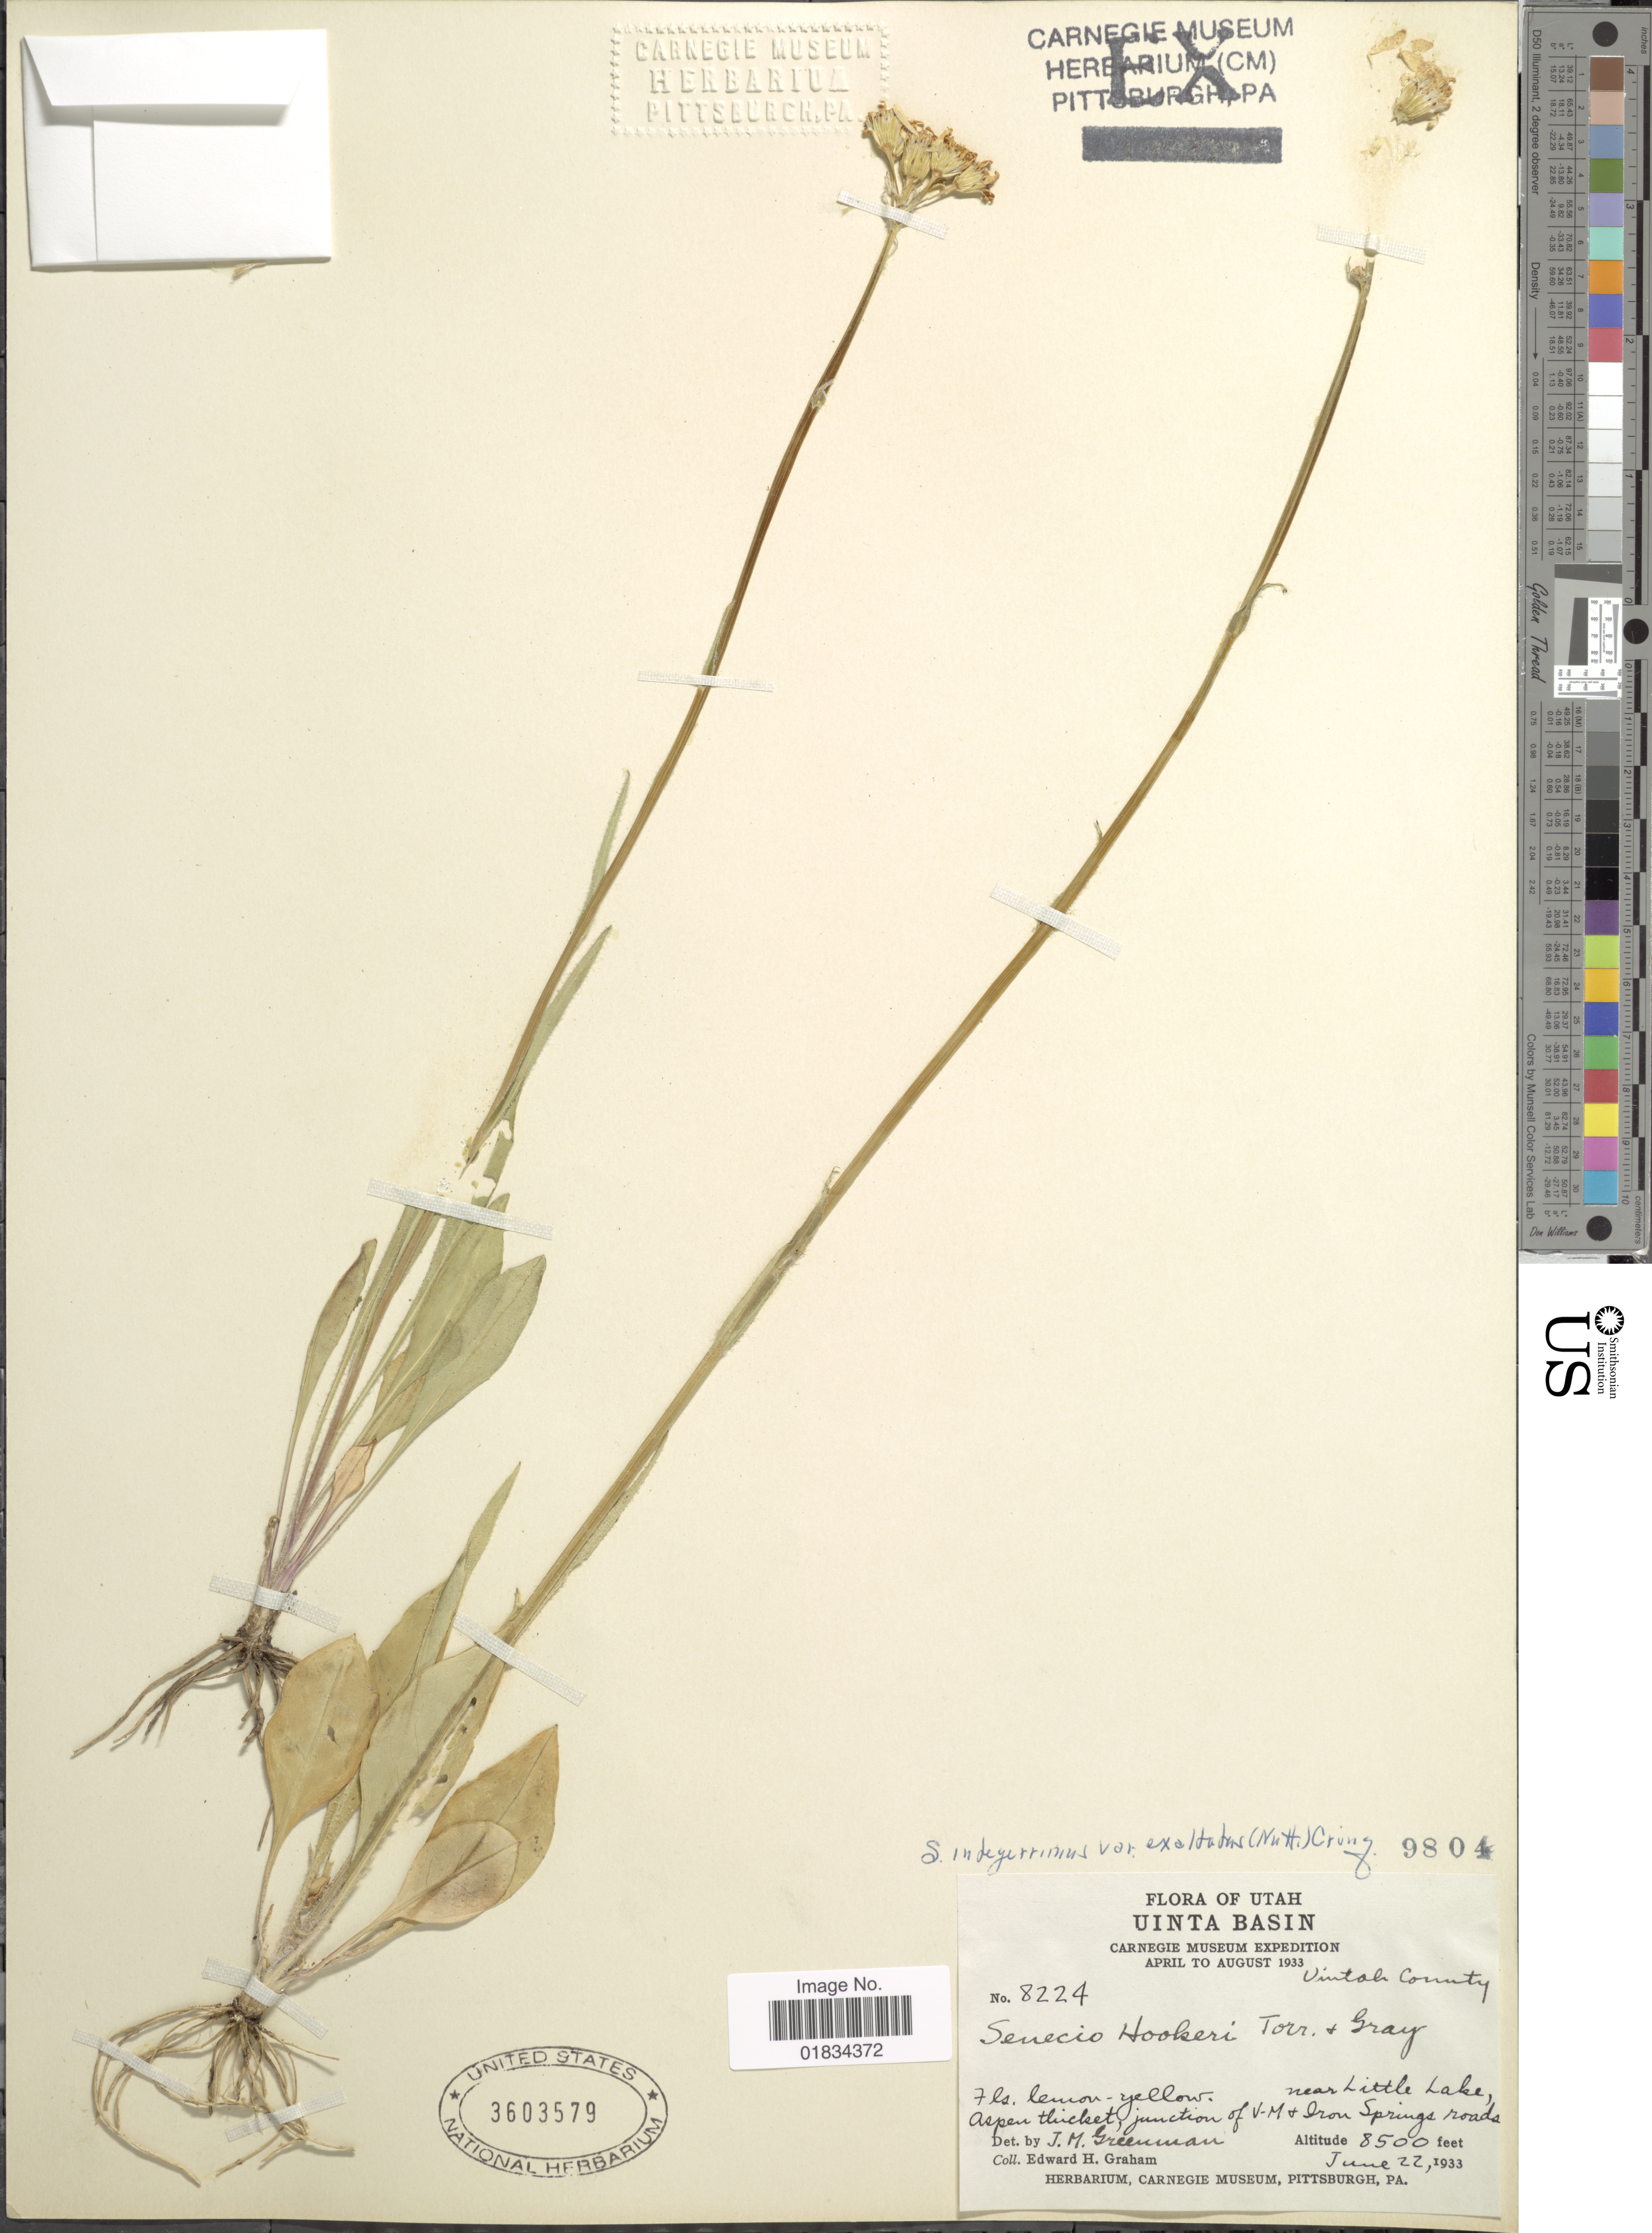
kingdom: Plantae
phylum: Tracheophyta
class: Magnoliopsida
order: Asterales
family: Asteraceae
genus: Senecio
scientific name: Senecio integerrimus var. major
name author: (A. Gray) Cronq.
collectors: E. H. Graham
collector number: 8224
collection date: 1933-06-22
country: United States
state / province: Utah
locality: Uinta Basin. Near little Lake, Junction of V-M + Iron Springs Roads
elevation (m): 2591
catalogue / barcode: US 3603579